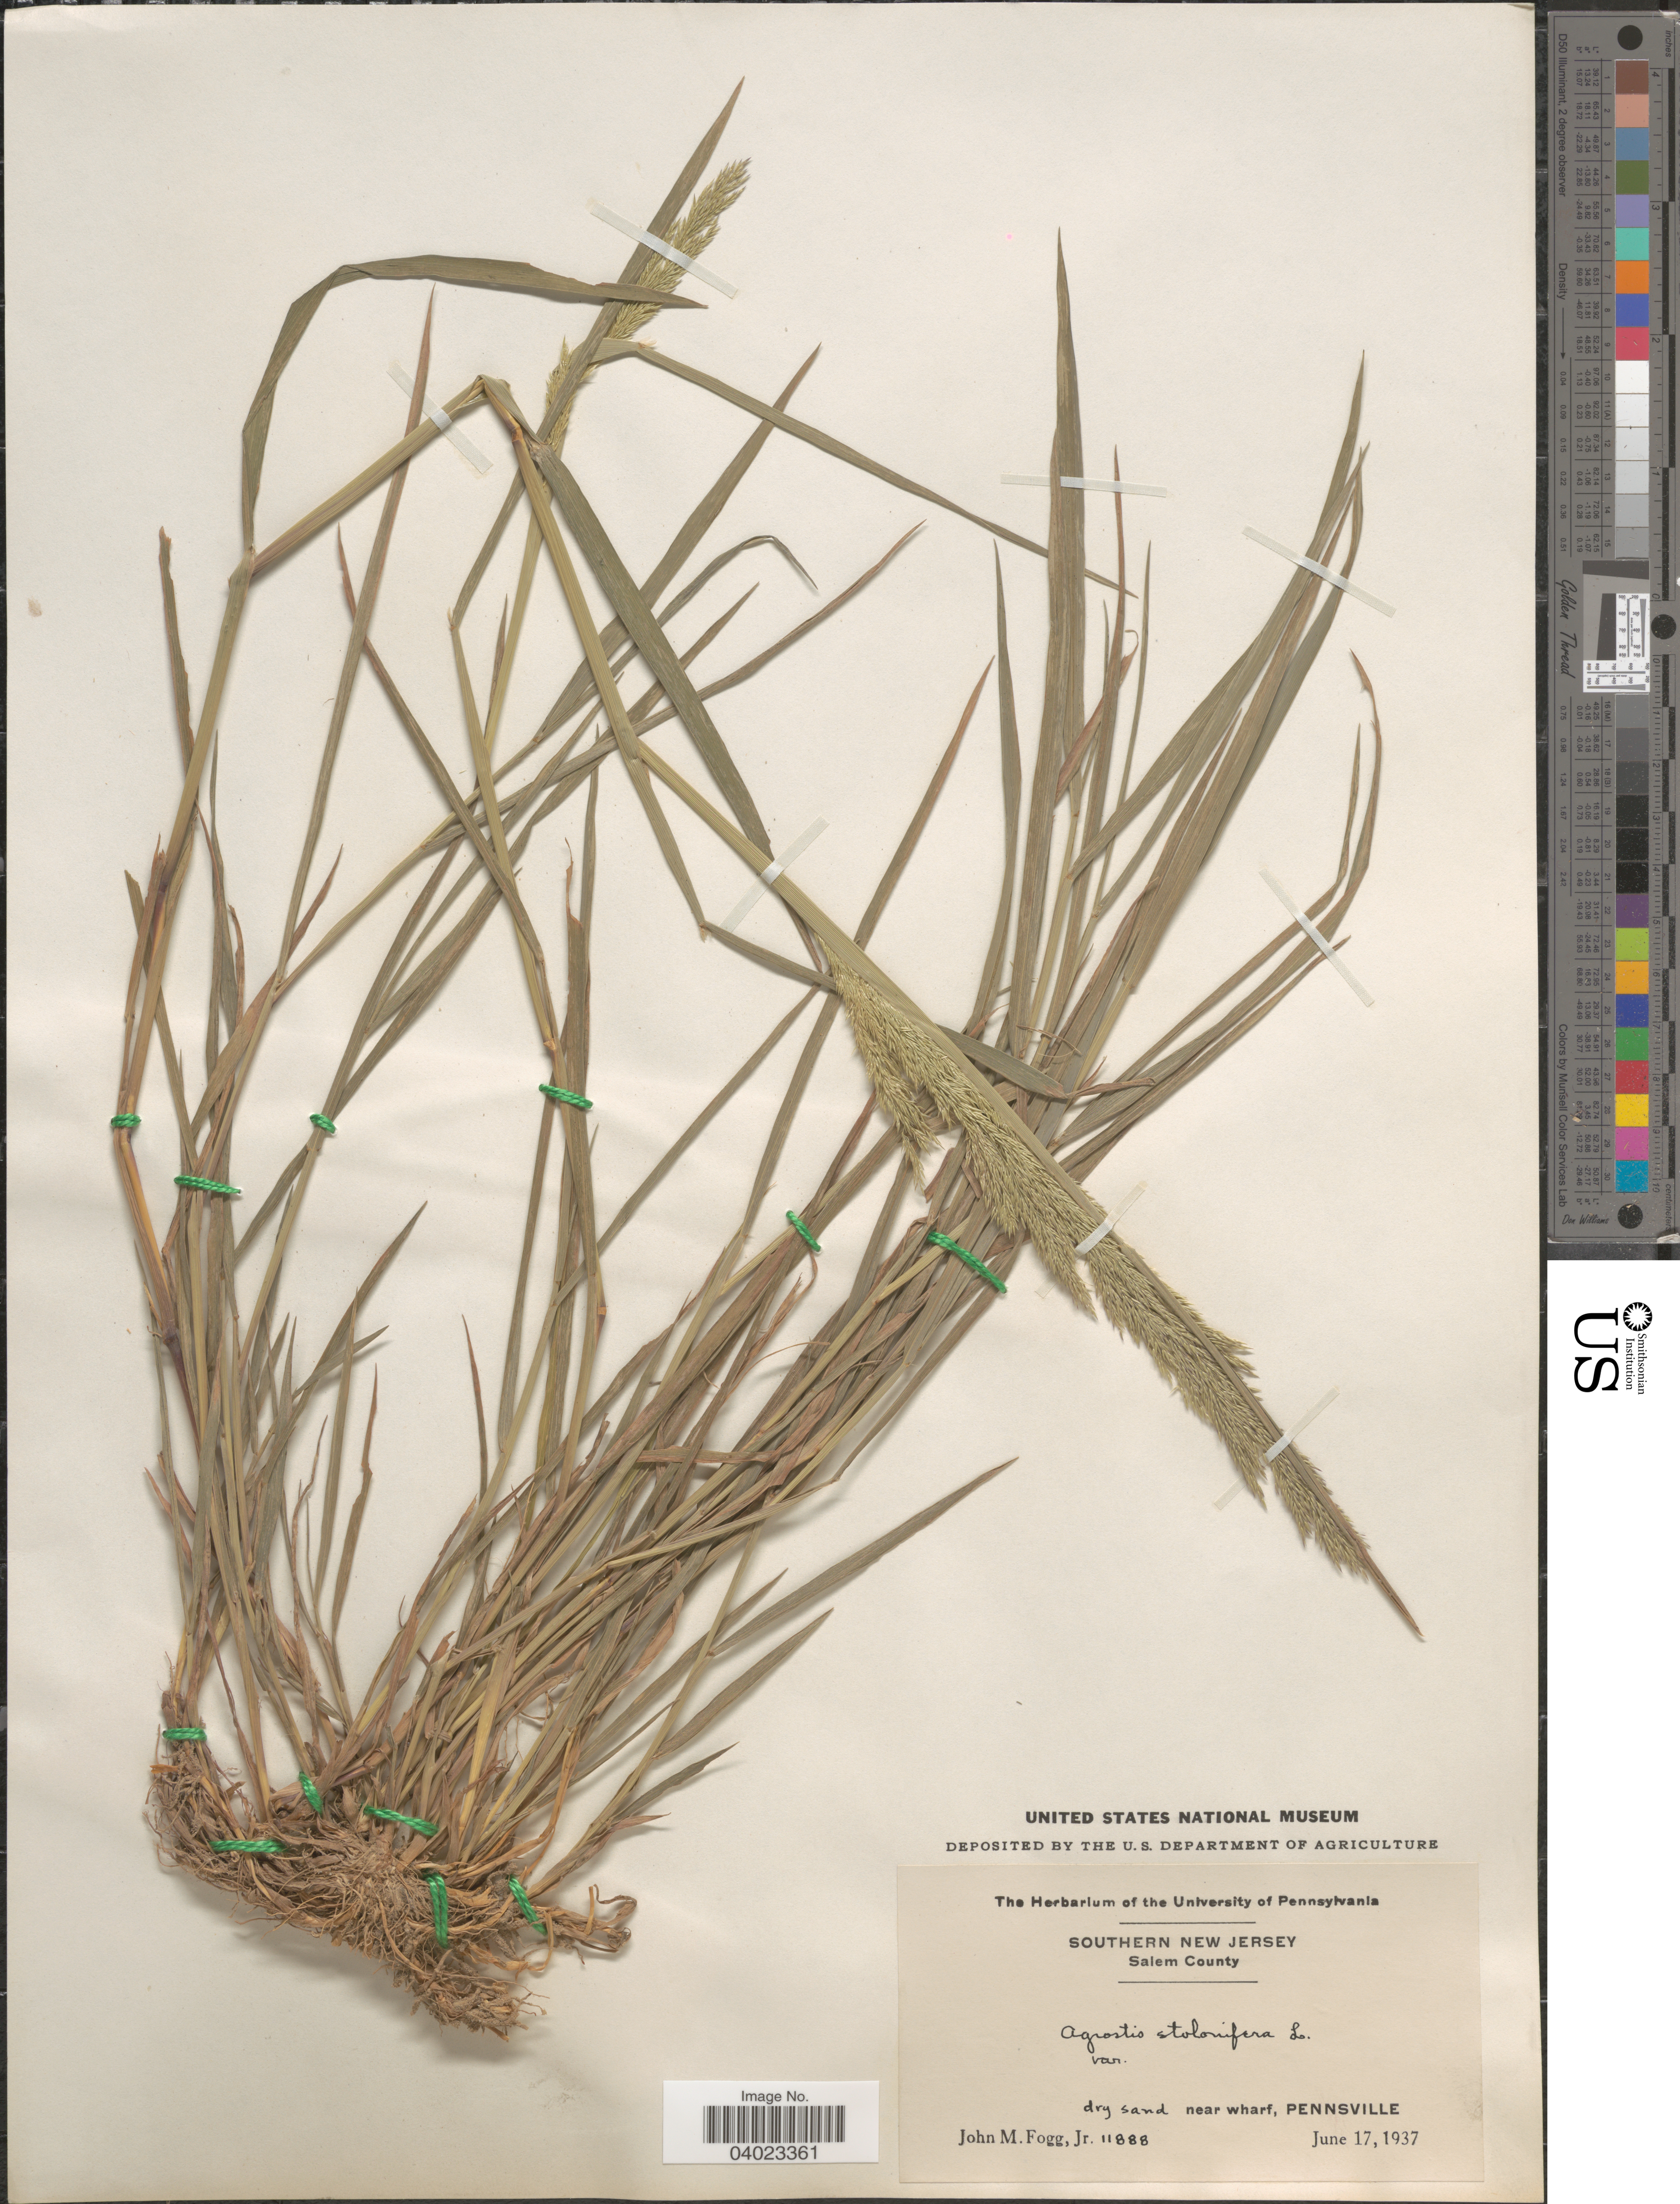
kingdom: Plantae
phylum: Tracheophyta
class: Liliopsida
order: Poales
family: Poaceae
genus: Agrostis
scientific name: Agrostis stolonifera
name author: L.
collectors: J. Fogg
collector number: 11888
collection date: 1937-06-17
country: United States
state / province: New Jersey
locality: Southern New Jersey. Salem County. Near wharf, Pennsville.